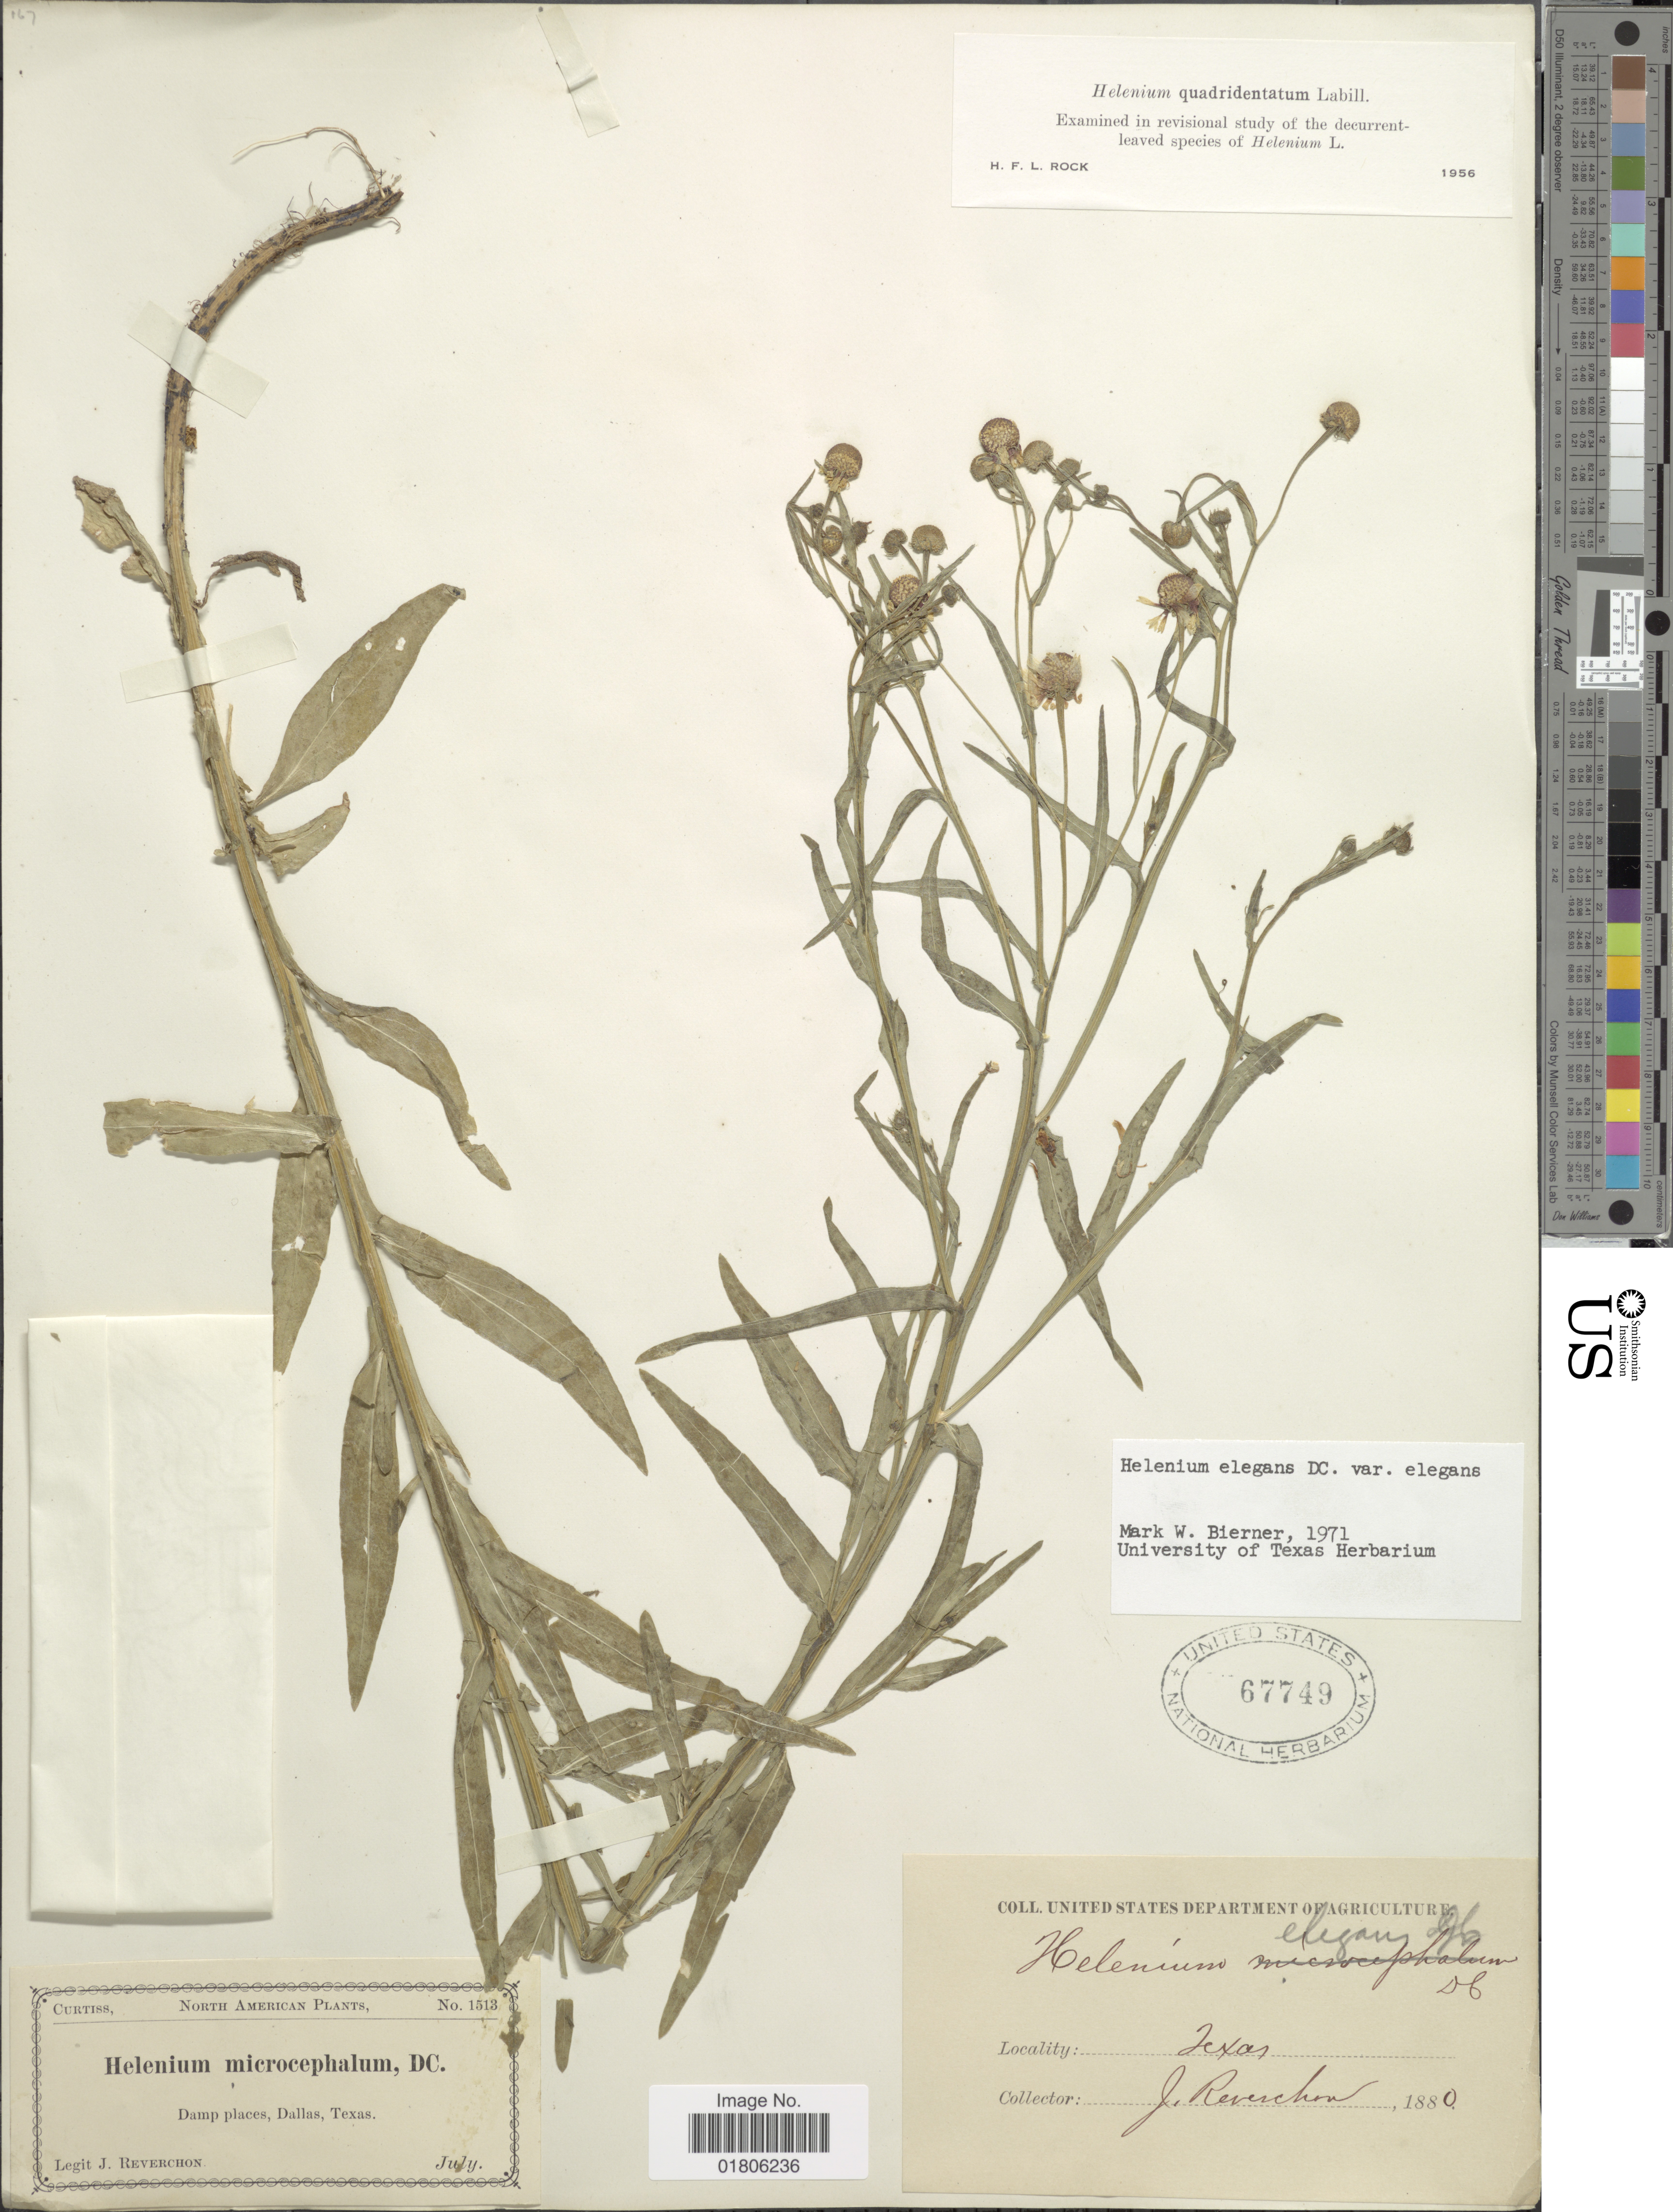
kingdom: Plantae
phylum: Tracheophyta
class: Magnoliopsida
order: Asterales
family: Asteraceae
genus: Helenium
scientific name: Helenium elegans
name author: DC.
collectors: J. Reverchon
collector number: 1513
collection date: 1880-07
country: United States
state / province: Texas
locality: Dallas, Texas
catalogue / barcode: US 67749